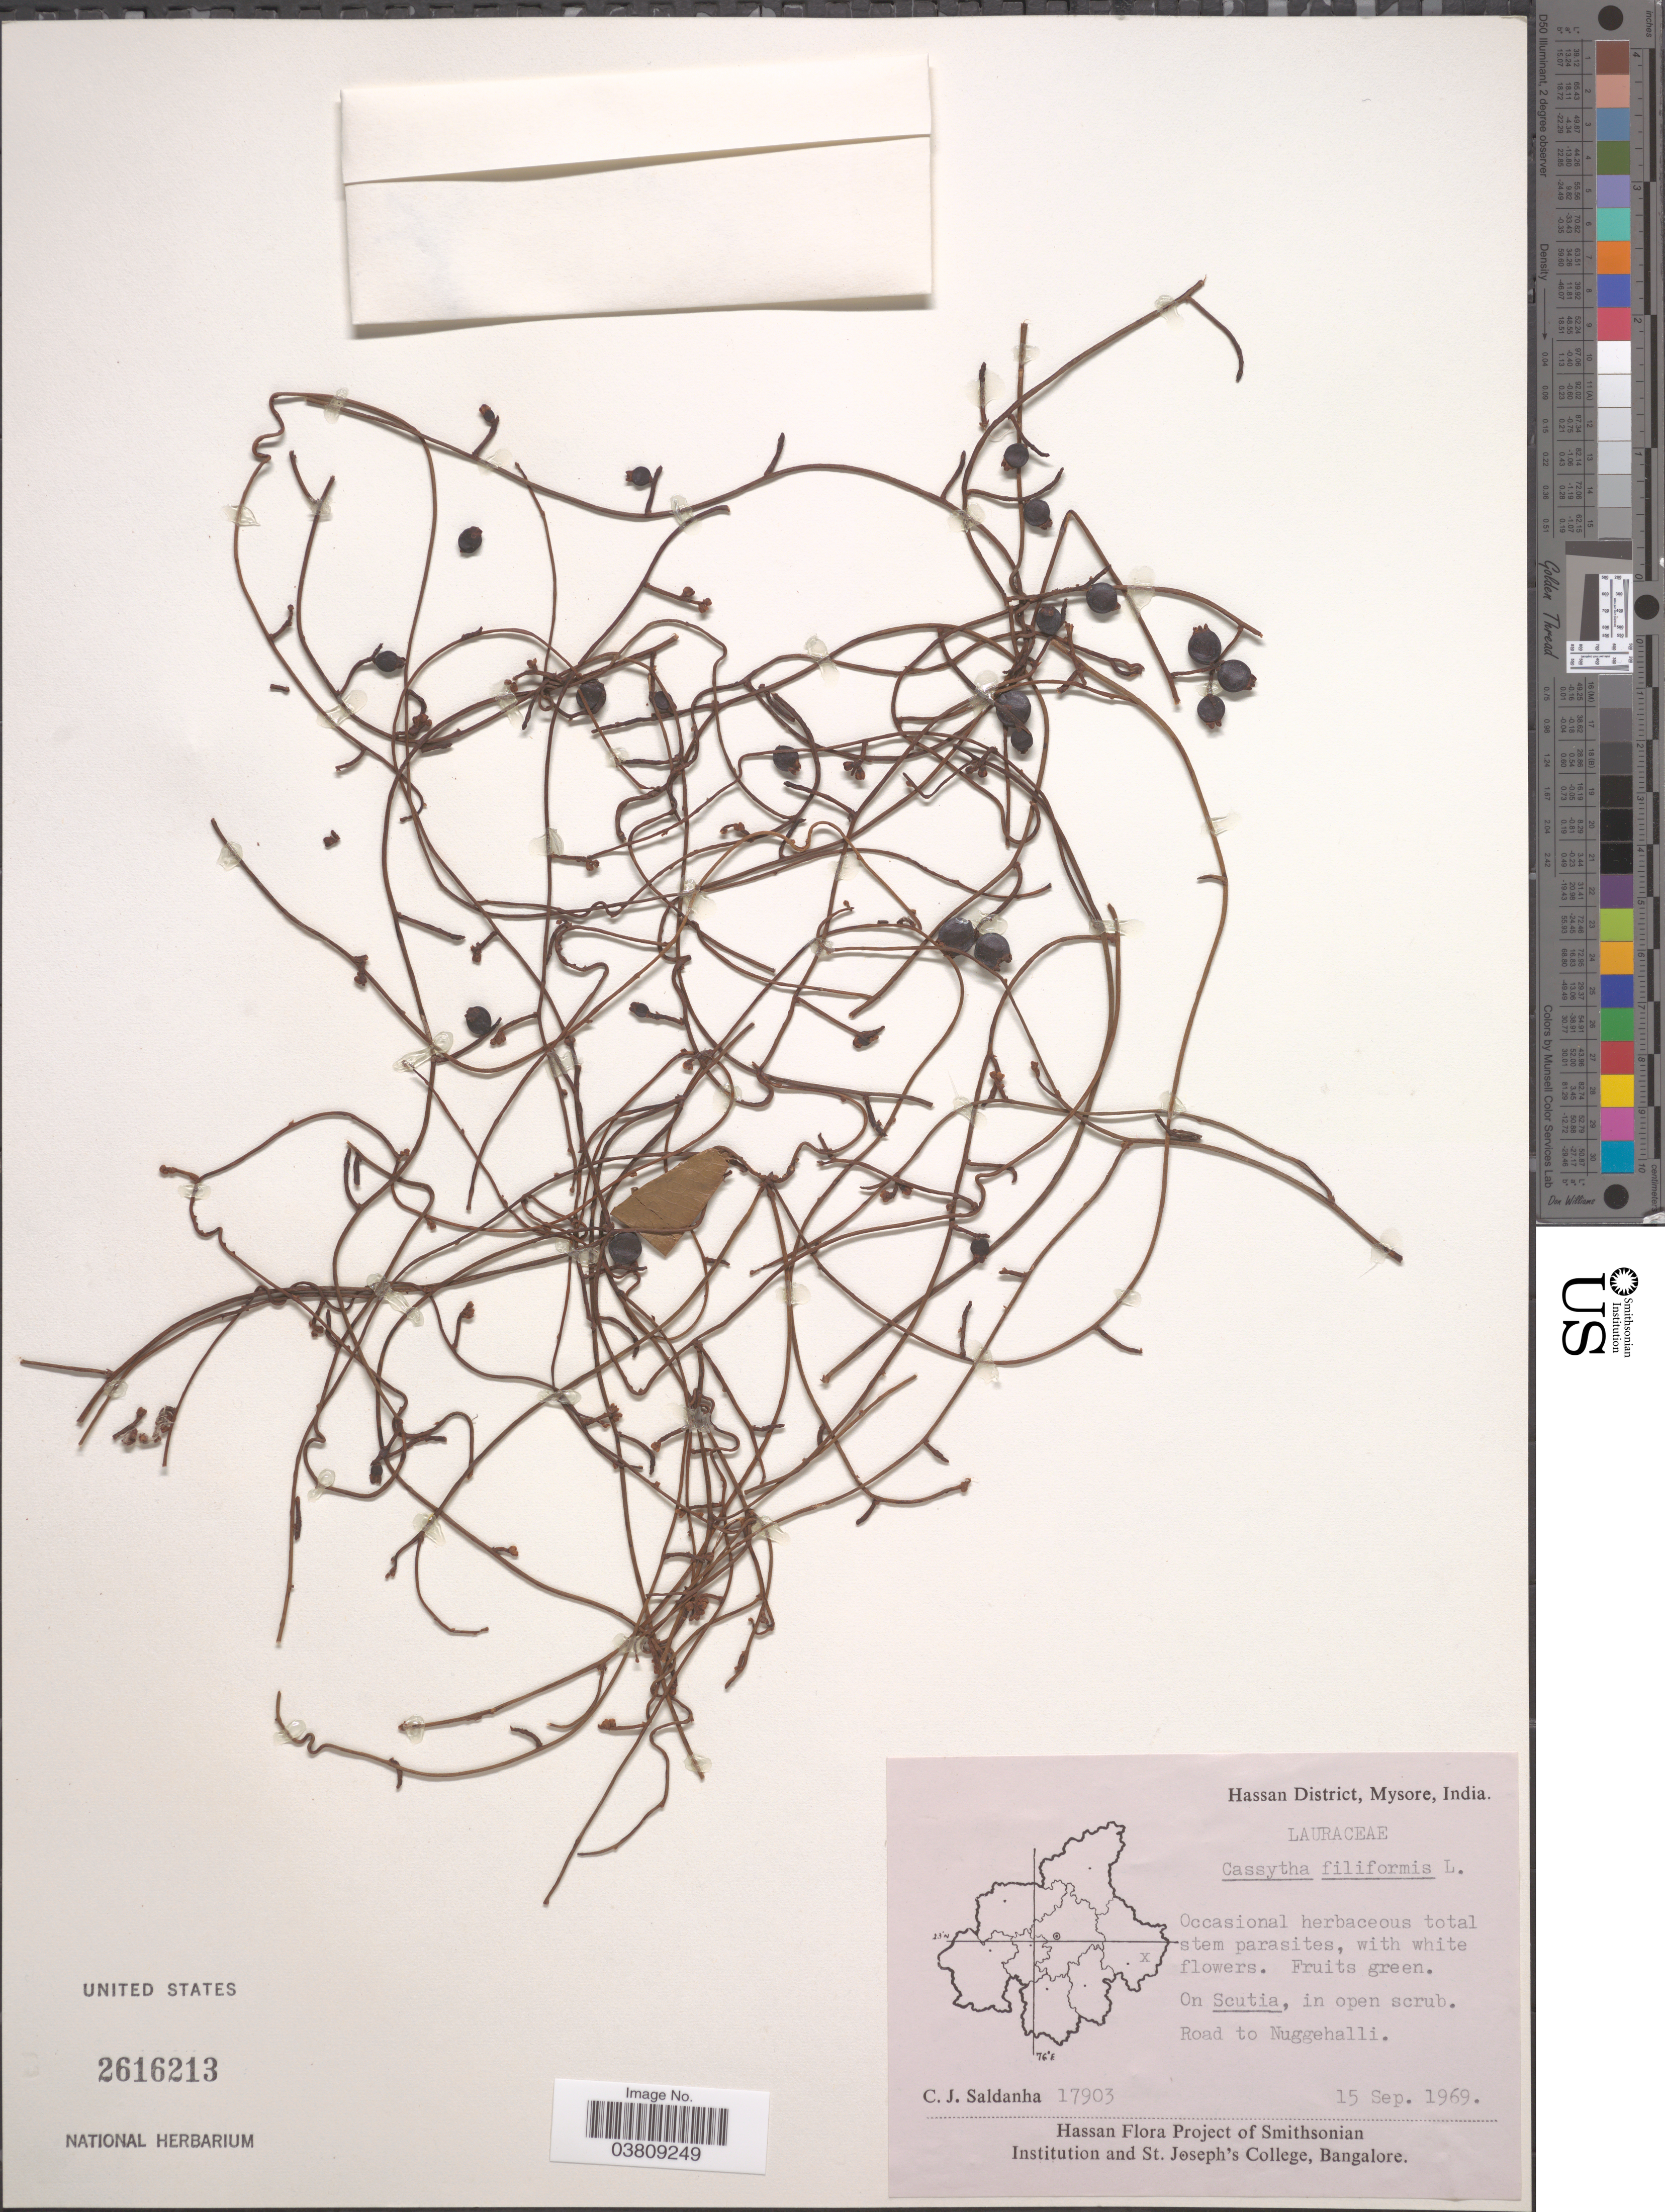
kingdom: Plantae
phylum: Tracheophyta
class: Magnoliopsida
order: Laurales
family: Lauraceae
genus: Cassytha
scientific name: Cassytha filiformis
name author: L.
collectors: C. J. Saldanha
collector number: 17903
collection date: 1969-09-15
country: India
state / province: Karnataka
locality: Hassan District, Mysore. Road to Nuggehalli.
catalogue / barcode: US 2616213